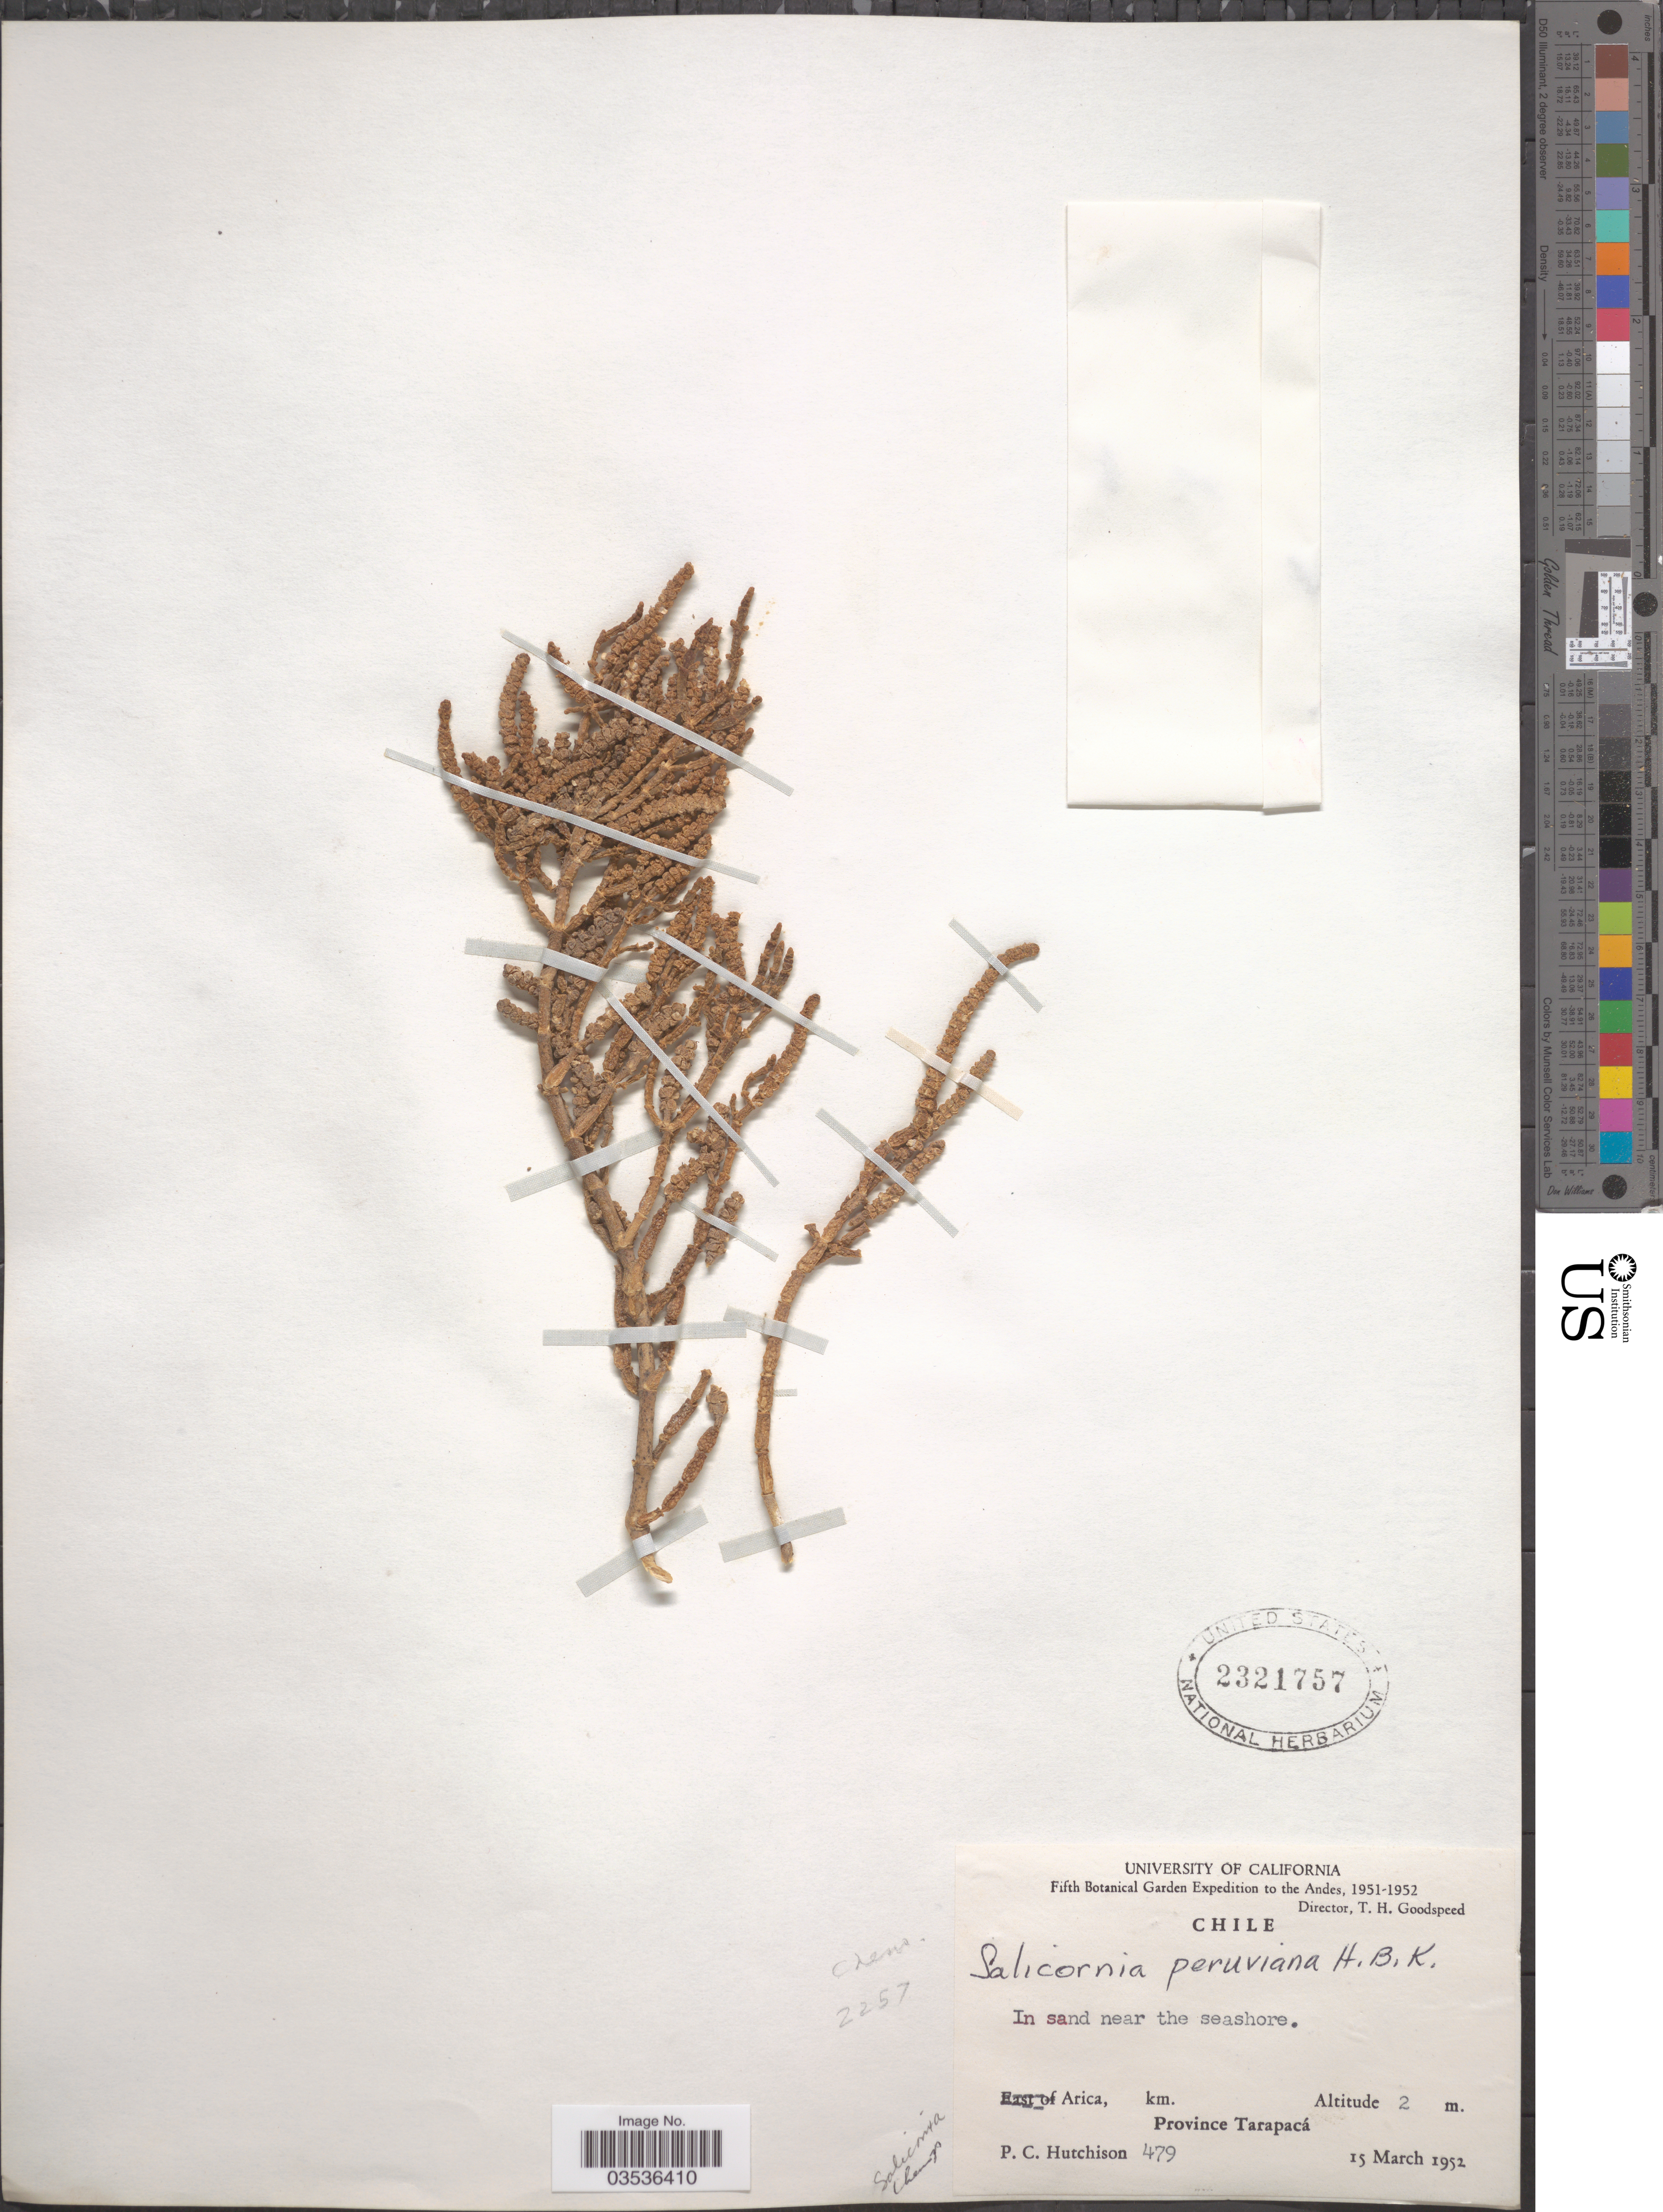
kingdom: Plantae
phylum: Tracheophyta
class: Magnoliopsida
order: Caryophyllales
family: Amaranthaceae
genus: Salicornia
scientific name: Salicornia fruticosa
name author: (L.) L.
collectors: P. C. Hutchison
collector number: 479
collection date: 1952-03-15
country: Chile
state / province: Tarapacá (I)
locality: Andes. Arica. Province of Tarapacá.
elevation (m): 2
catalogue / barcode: US 2321757